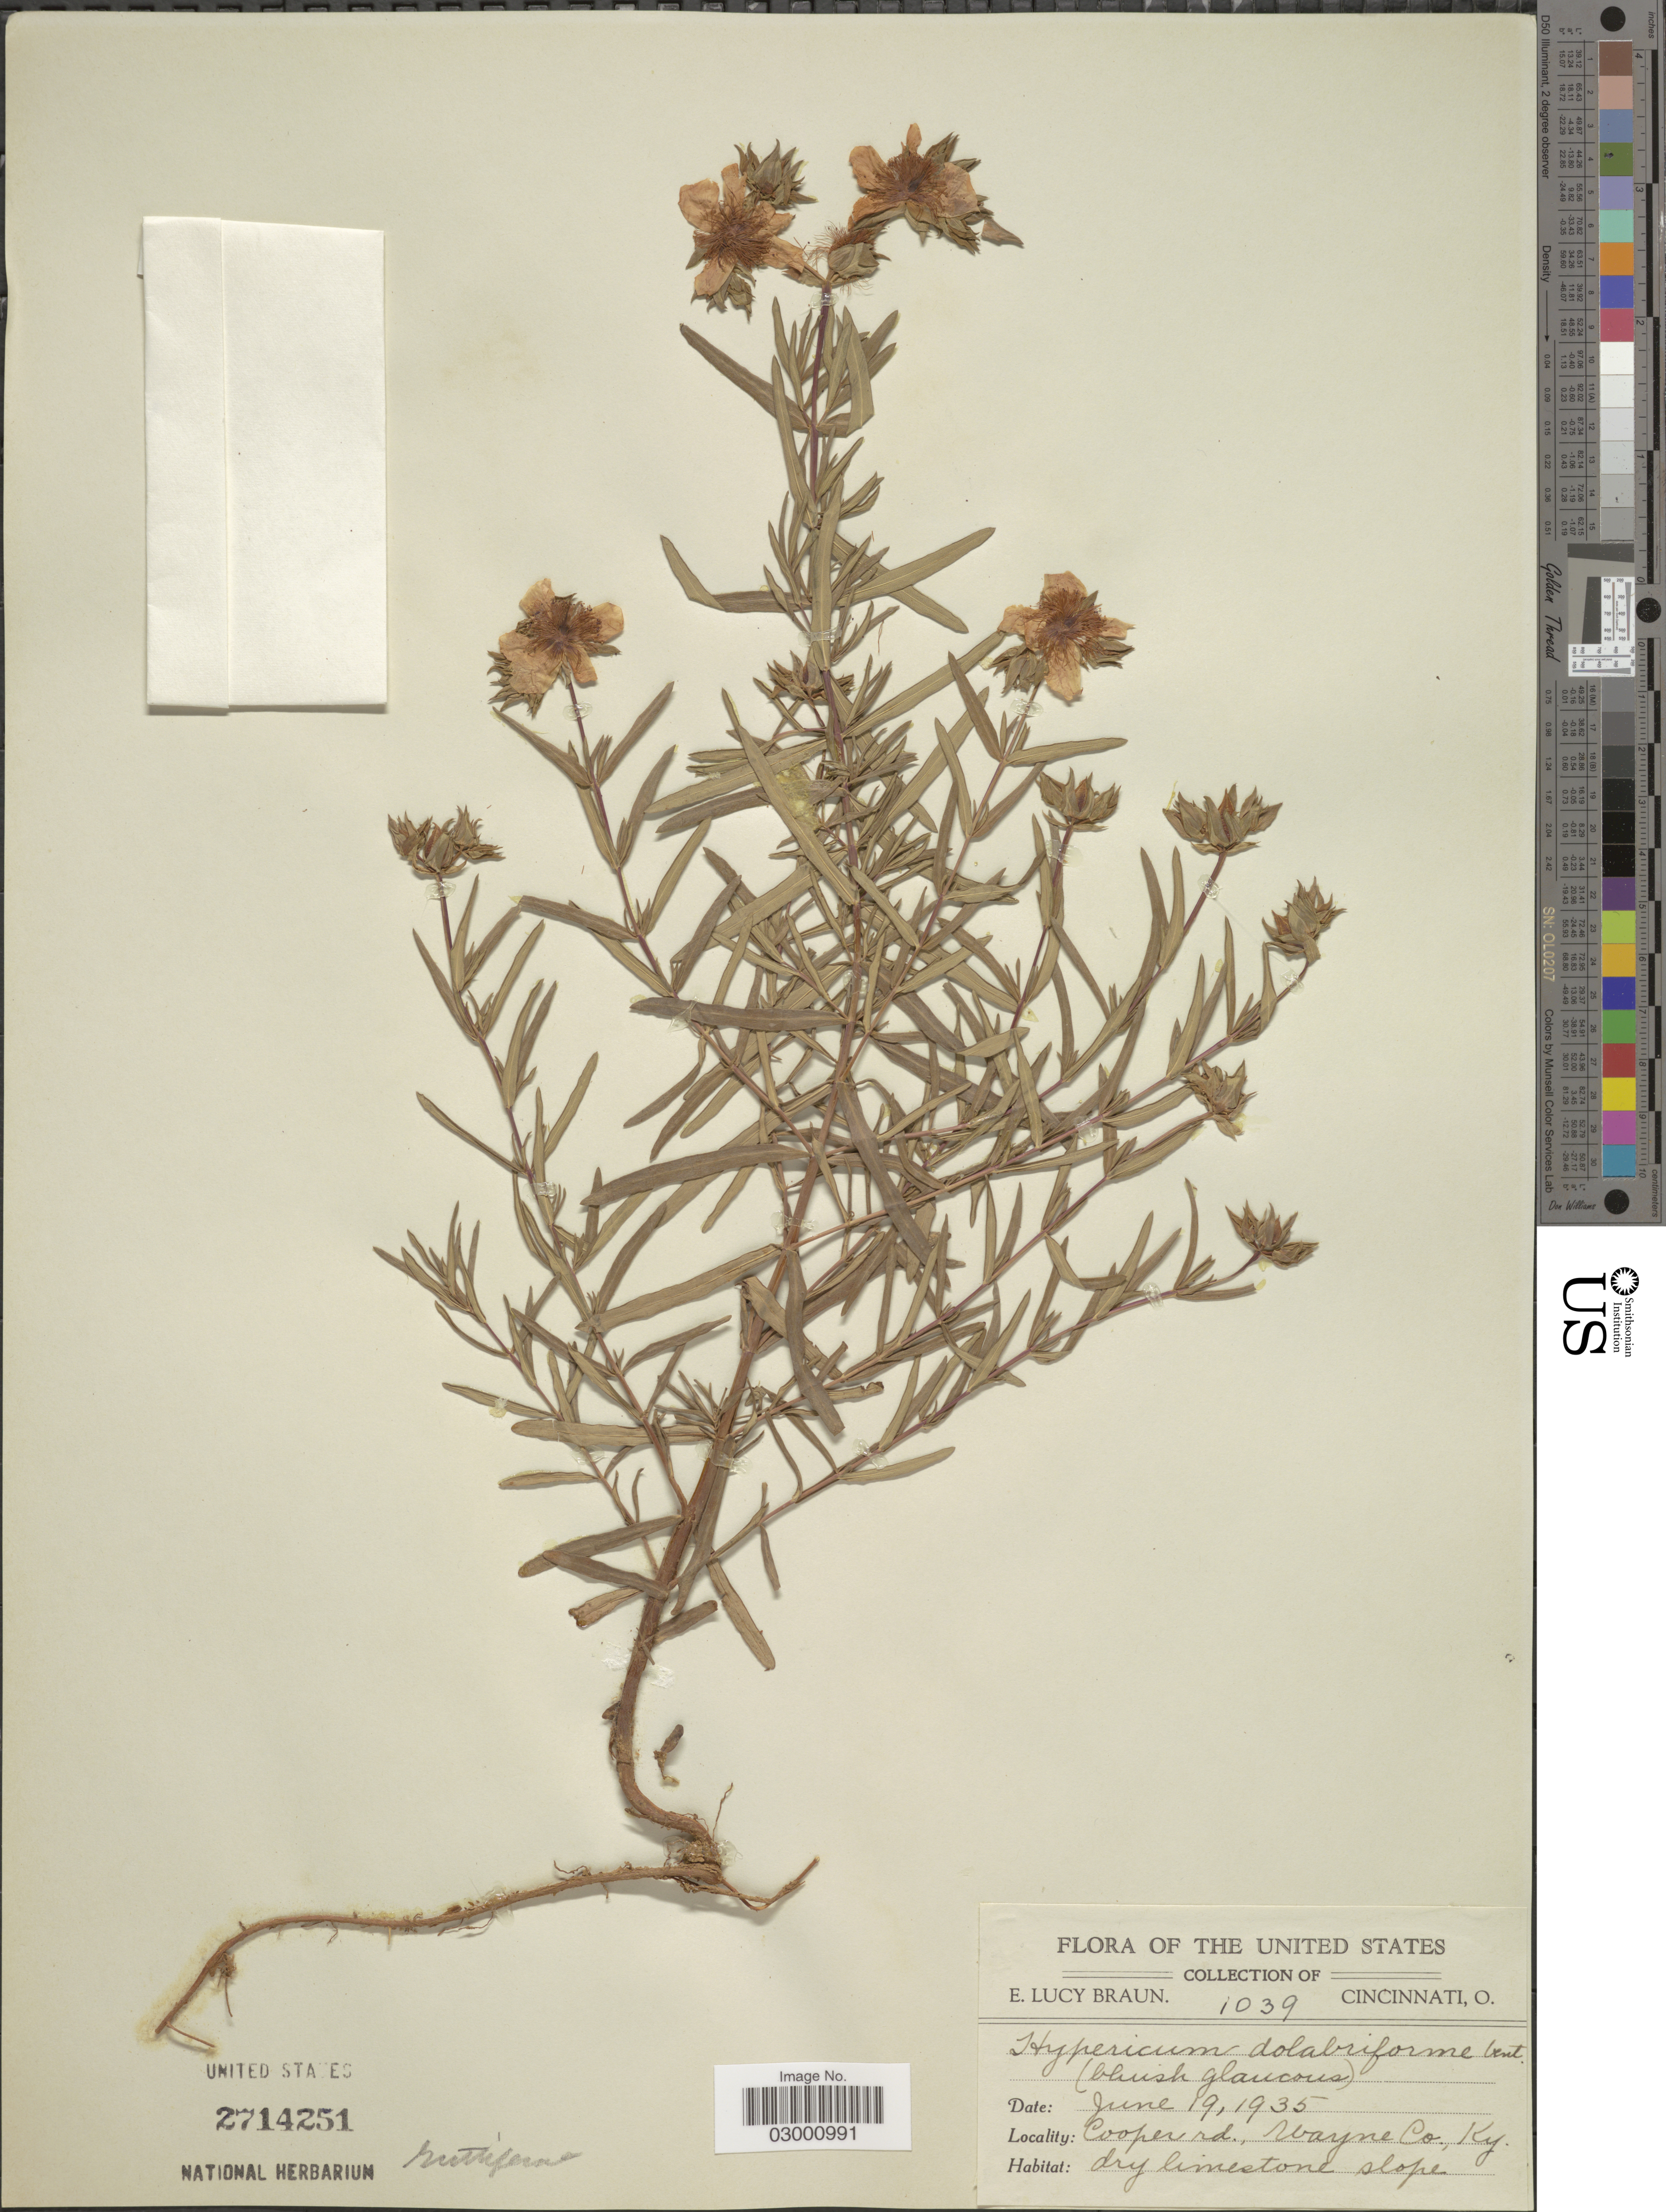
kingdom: Plantae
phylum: Tracheophyta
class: Magnoliopsida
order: Malpighiales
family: Hypericaceae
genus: Hypericum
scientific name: Hypericum dolabriforme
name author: Vent.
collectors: E. L. Braun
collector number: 1039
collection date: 1935-06-19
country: United States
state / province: Kentucky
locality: Cooper rd., Wayne Co.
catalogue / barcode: US 2714251